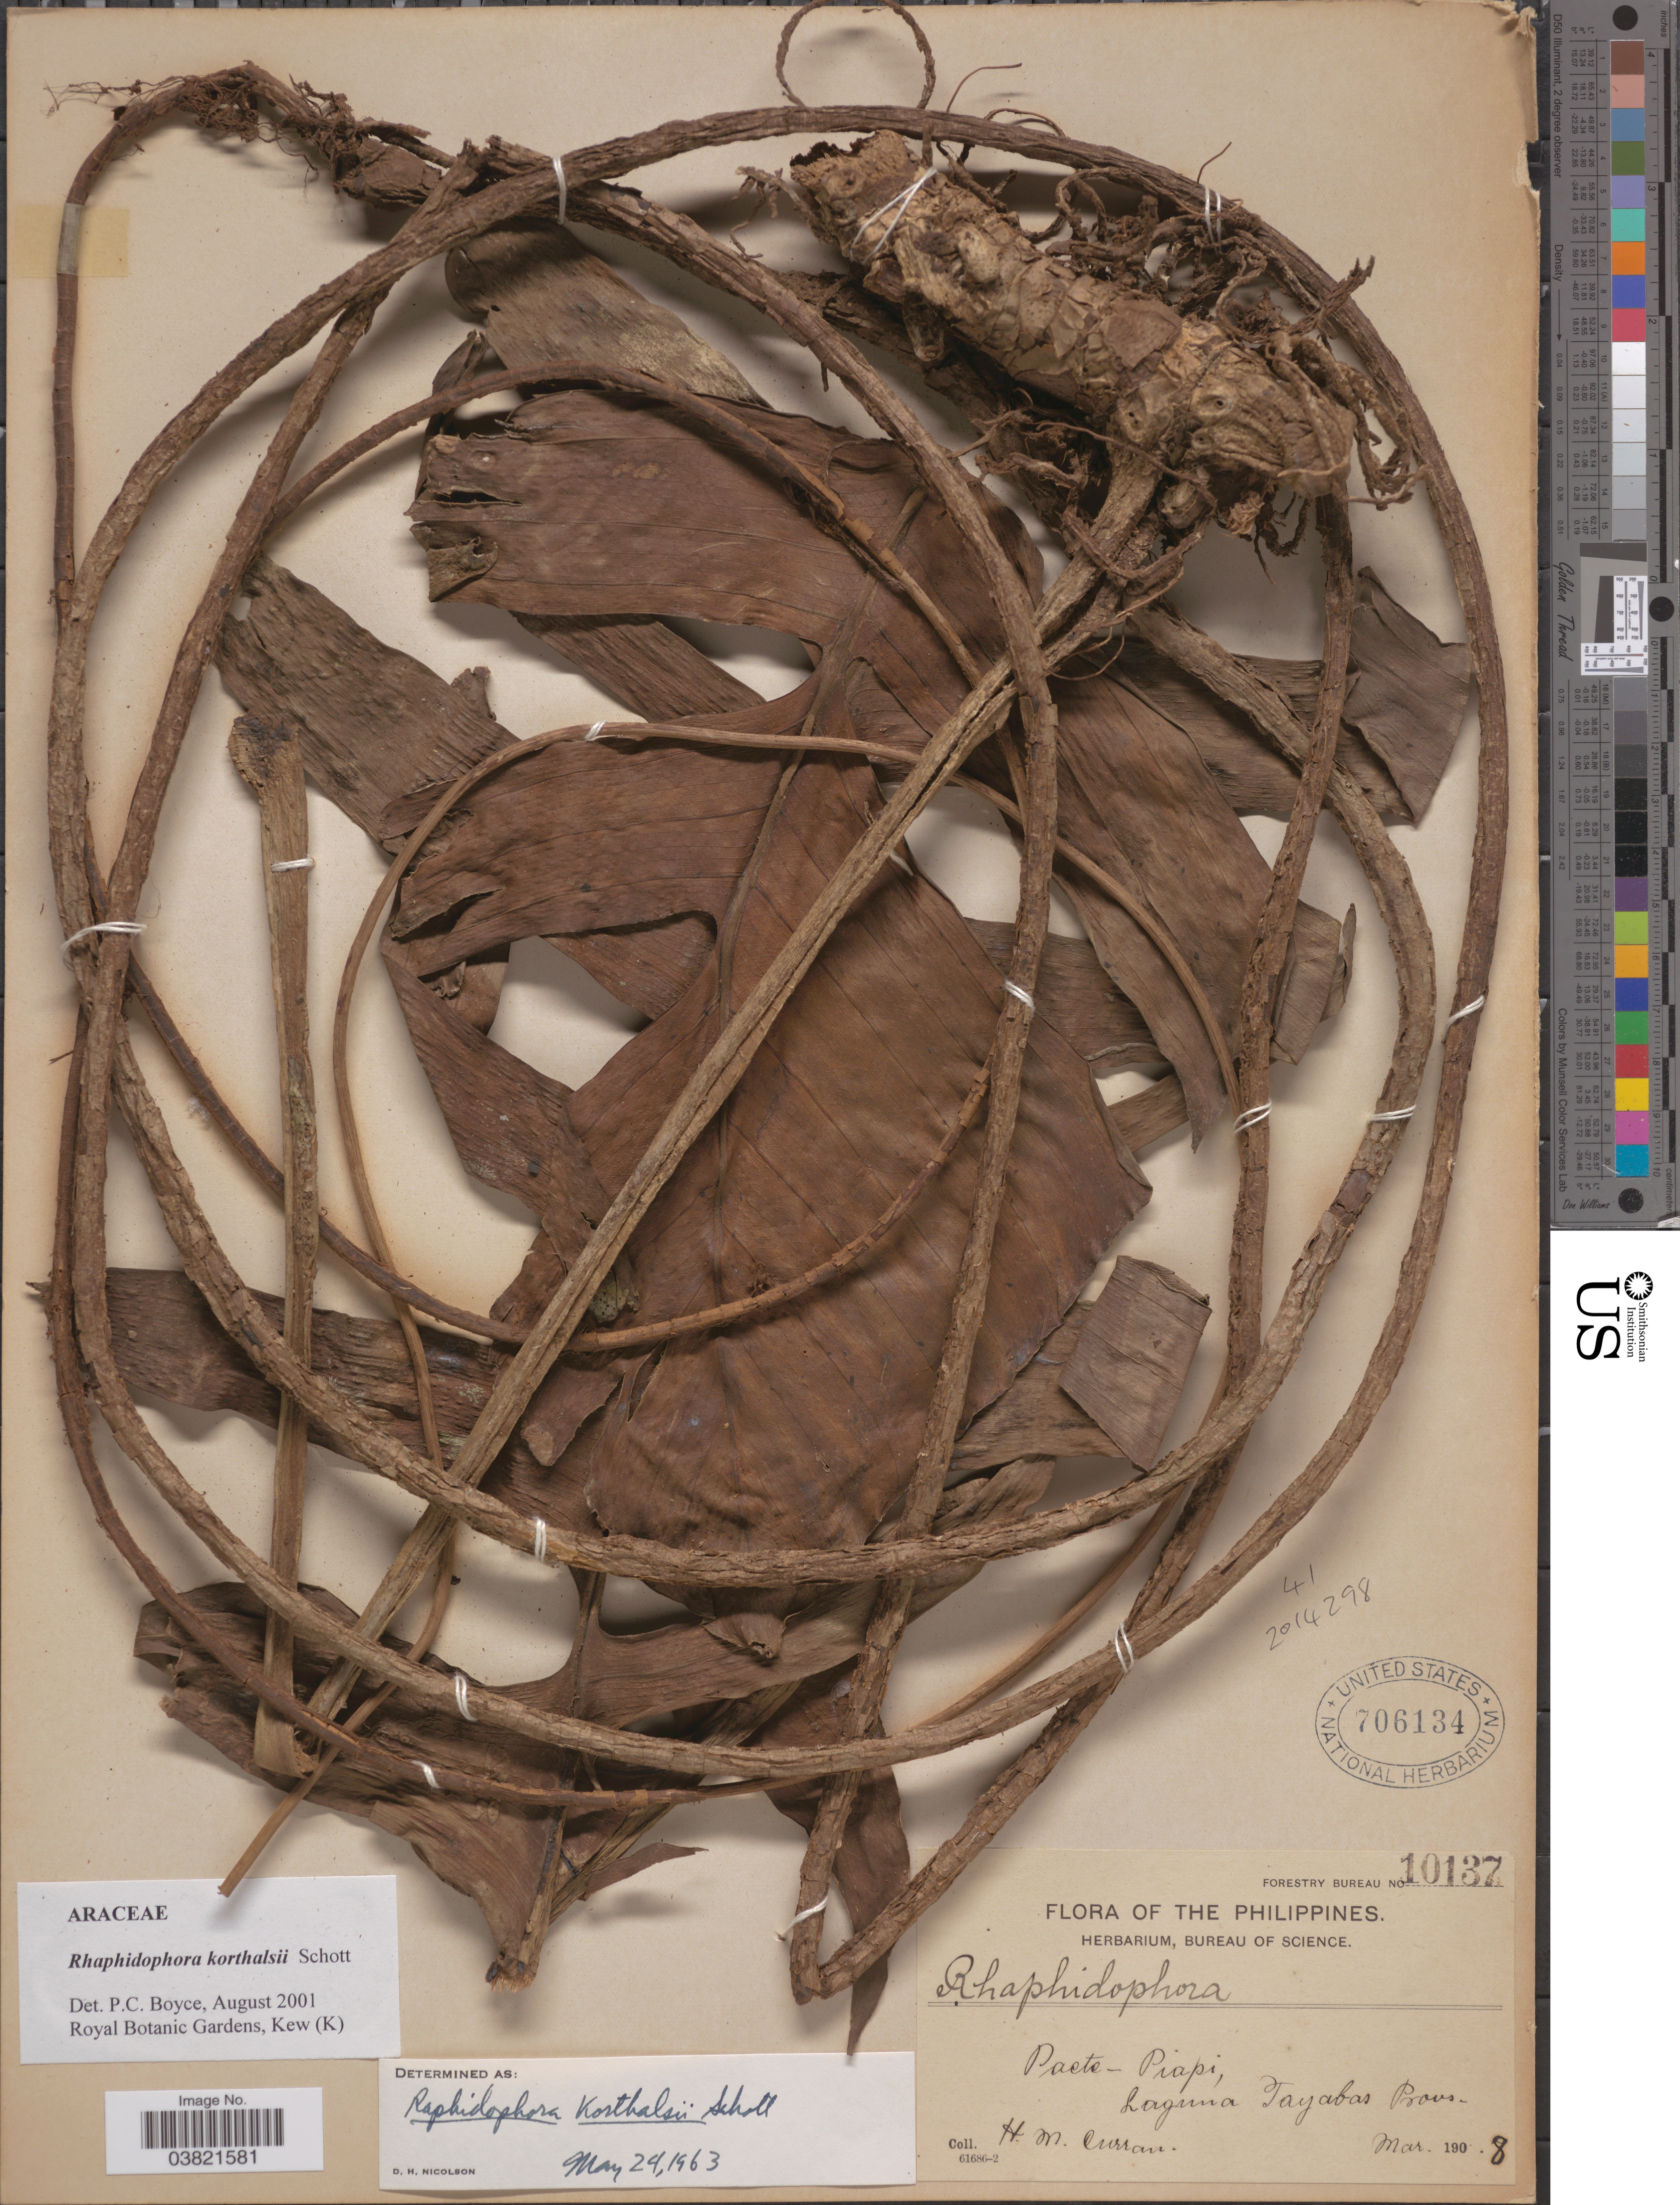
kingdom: Plantae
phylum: Tracheophyta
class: Liliopsida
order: Alismatales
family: Araceae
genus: Rhaphidophora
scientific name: Rhaphidophora korthalsii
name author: Schott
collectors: H. M. Curran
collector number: Forestry Bureau 10137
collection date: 1908-03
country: Philippines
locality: Paete-Piapi, Laguna Tayabas Prov.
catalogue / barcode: US 706134